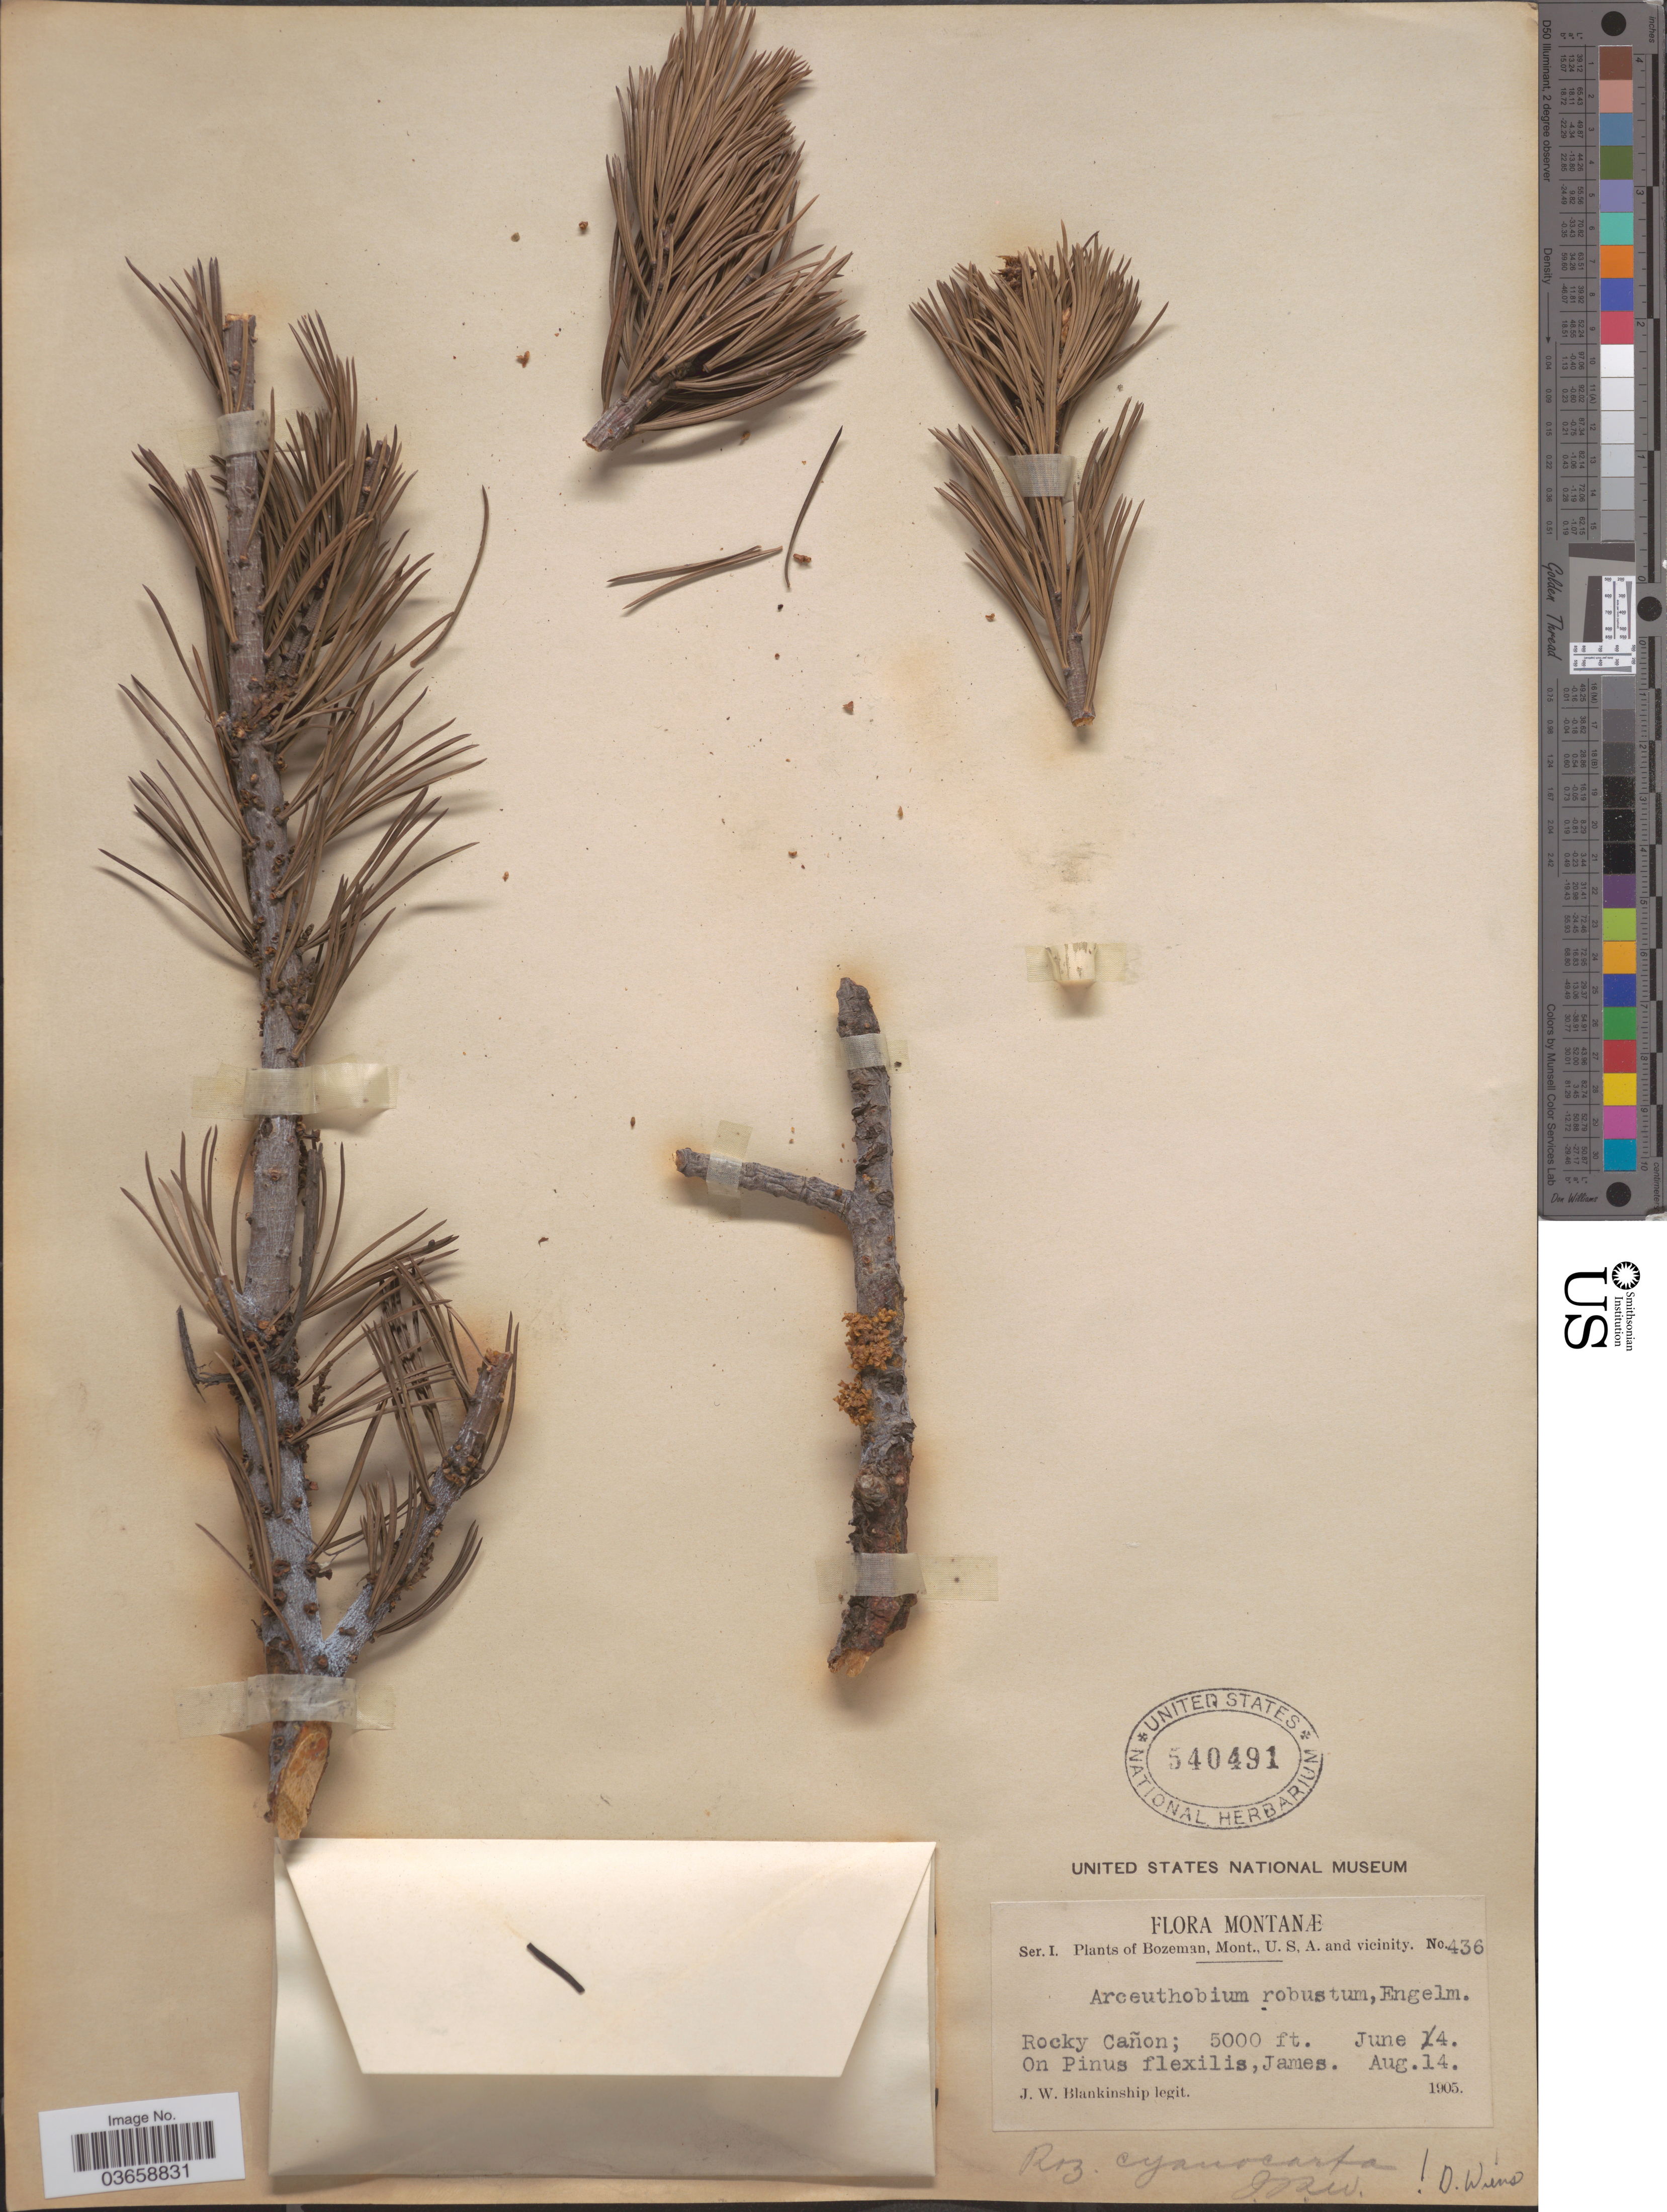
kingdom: Plantae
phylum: Tracheophyta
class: Magnoliopsida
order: Santalales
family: Viscaceae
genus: Arceuthobium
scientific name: Arceuthobium campylopodum f. cyanocarpum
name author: (A. Nelson) L.S. Gill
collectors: J. W. Blankinship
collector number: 436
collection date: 1905-06-04/1905-08-14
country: United States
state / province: Montana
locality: Bozeman, Mont., U. S. A. and vicinity. Rocky Cañon. James.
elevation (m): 1524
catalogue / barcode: US 540491